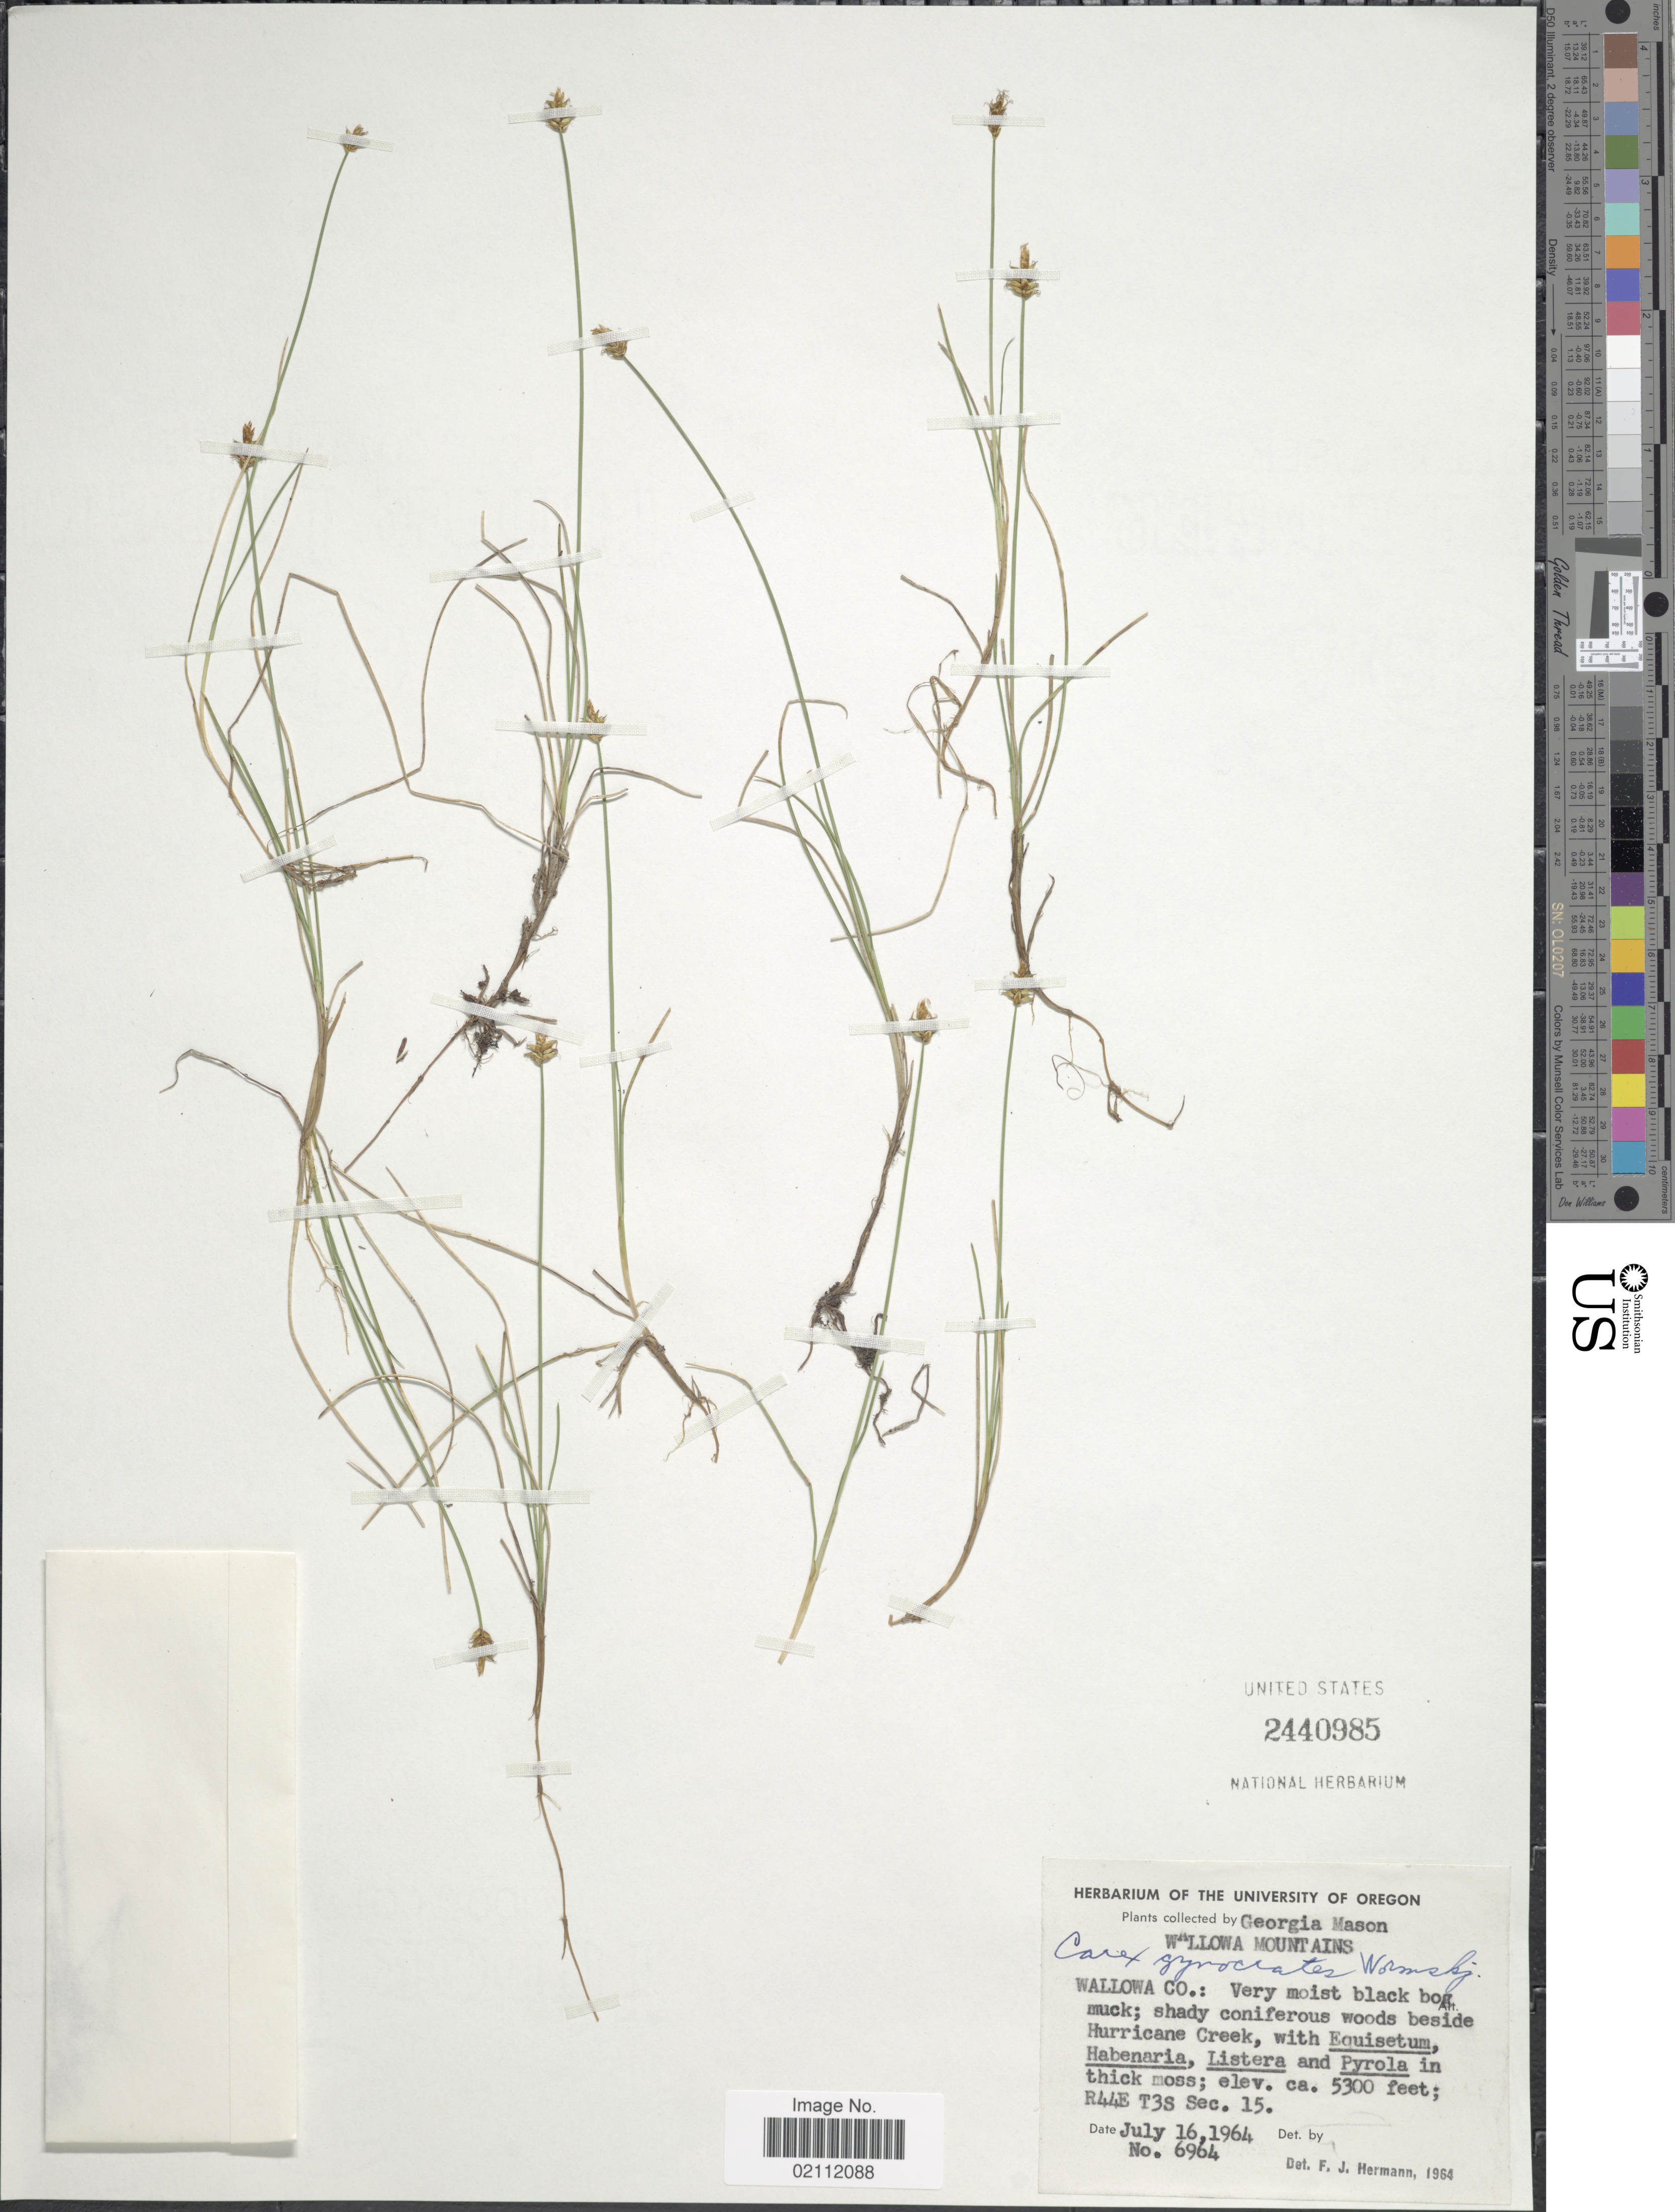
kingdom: Plantae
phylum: Tracheophyta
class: Liliopsida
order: Poales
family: Cyperaceae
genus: Carex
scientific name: Carex nardina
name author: (Hornem.) Fr.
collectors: G. Mason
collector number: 6964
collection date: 1964-07-16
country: United States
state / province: Oregon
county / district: Wallowa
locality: Wallowa Mountains. Wallowa Co.: beside Hurricane Creek. R44E T3S Sec. 15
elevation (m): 1615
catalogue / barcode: US 2440985